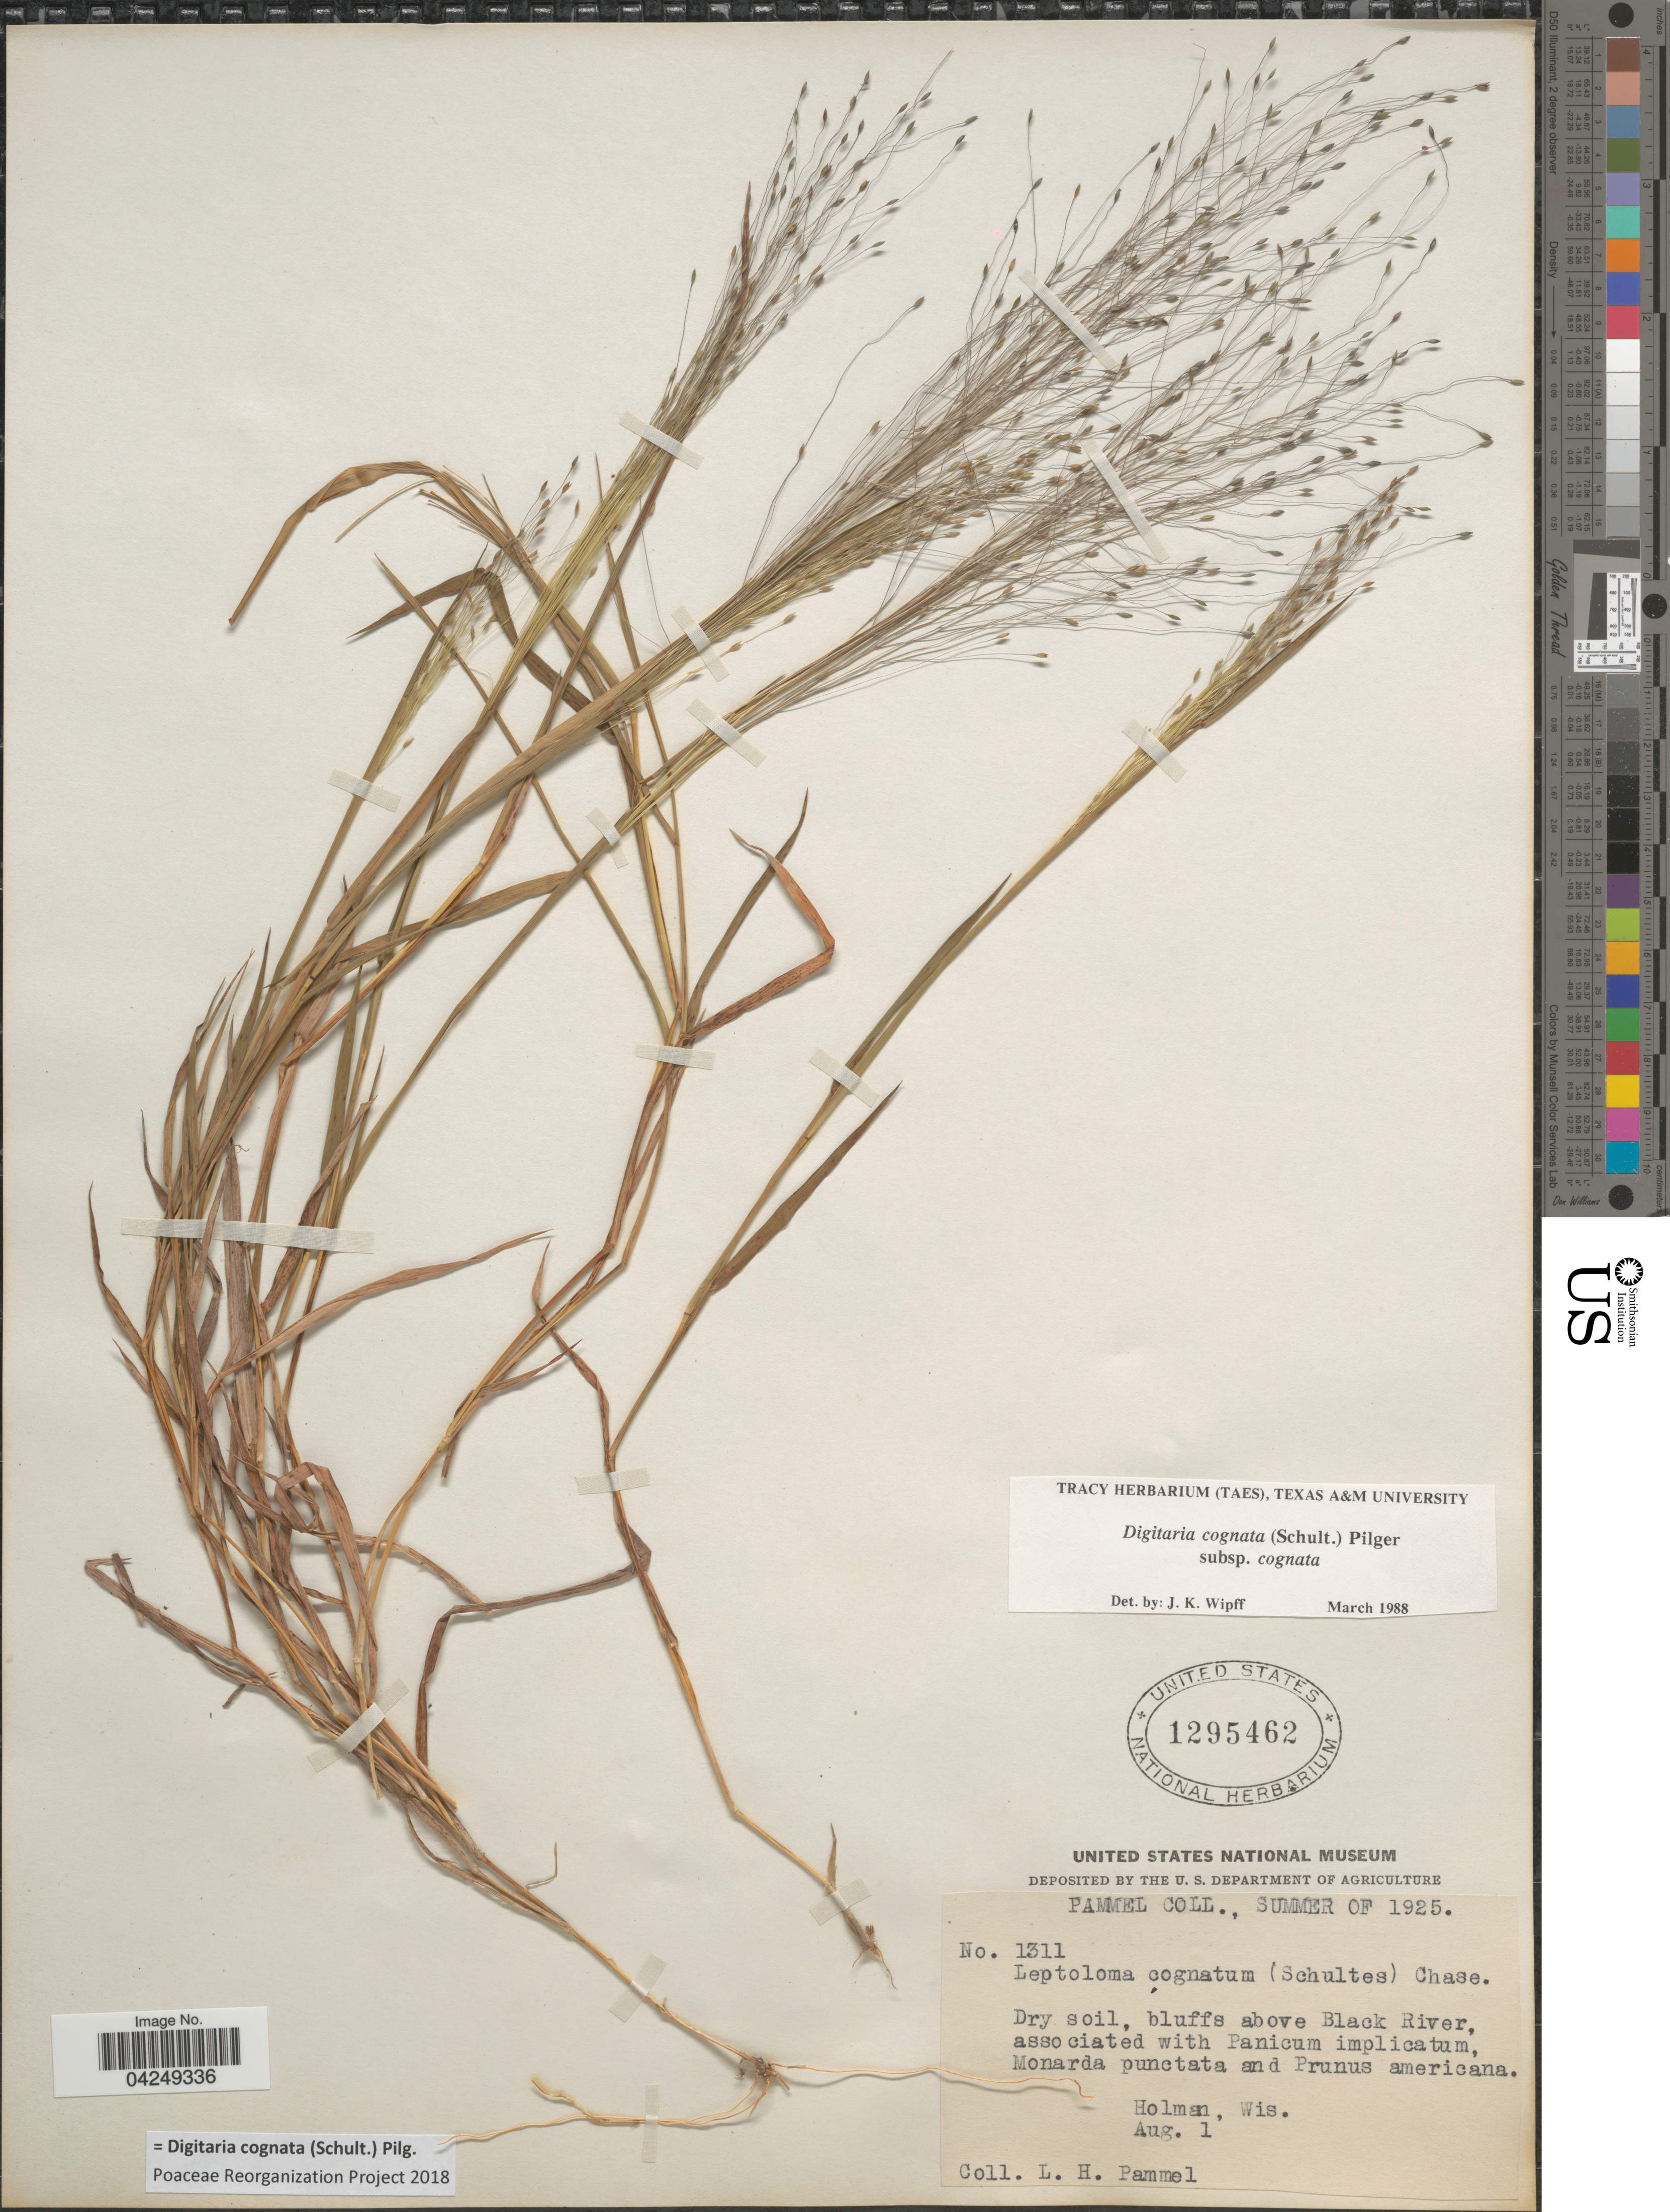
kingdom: Plantae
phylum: Tracheophyta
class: Liliopsida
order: Poales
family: Poaceae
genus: Digitaria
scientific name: Digitaria cognata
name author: (Scult.) Pilg.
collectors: L. Pammel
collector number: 1311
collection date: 1925-08-01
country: United States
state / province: Wisconsin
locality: Dry soil, bluffs above Black River. Holman.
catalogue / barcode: US 1295462